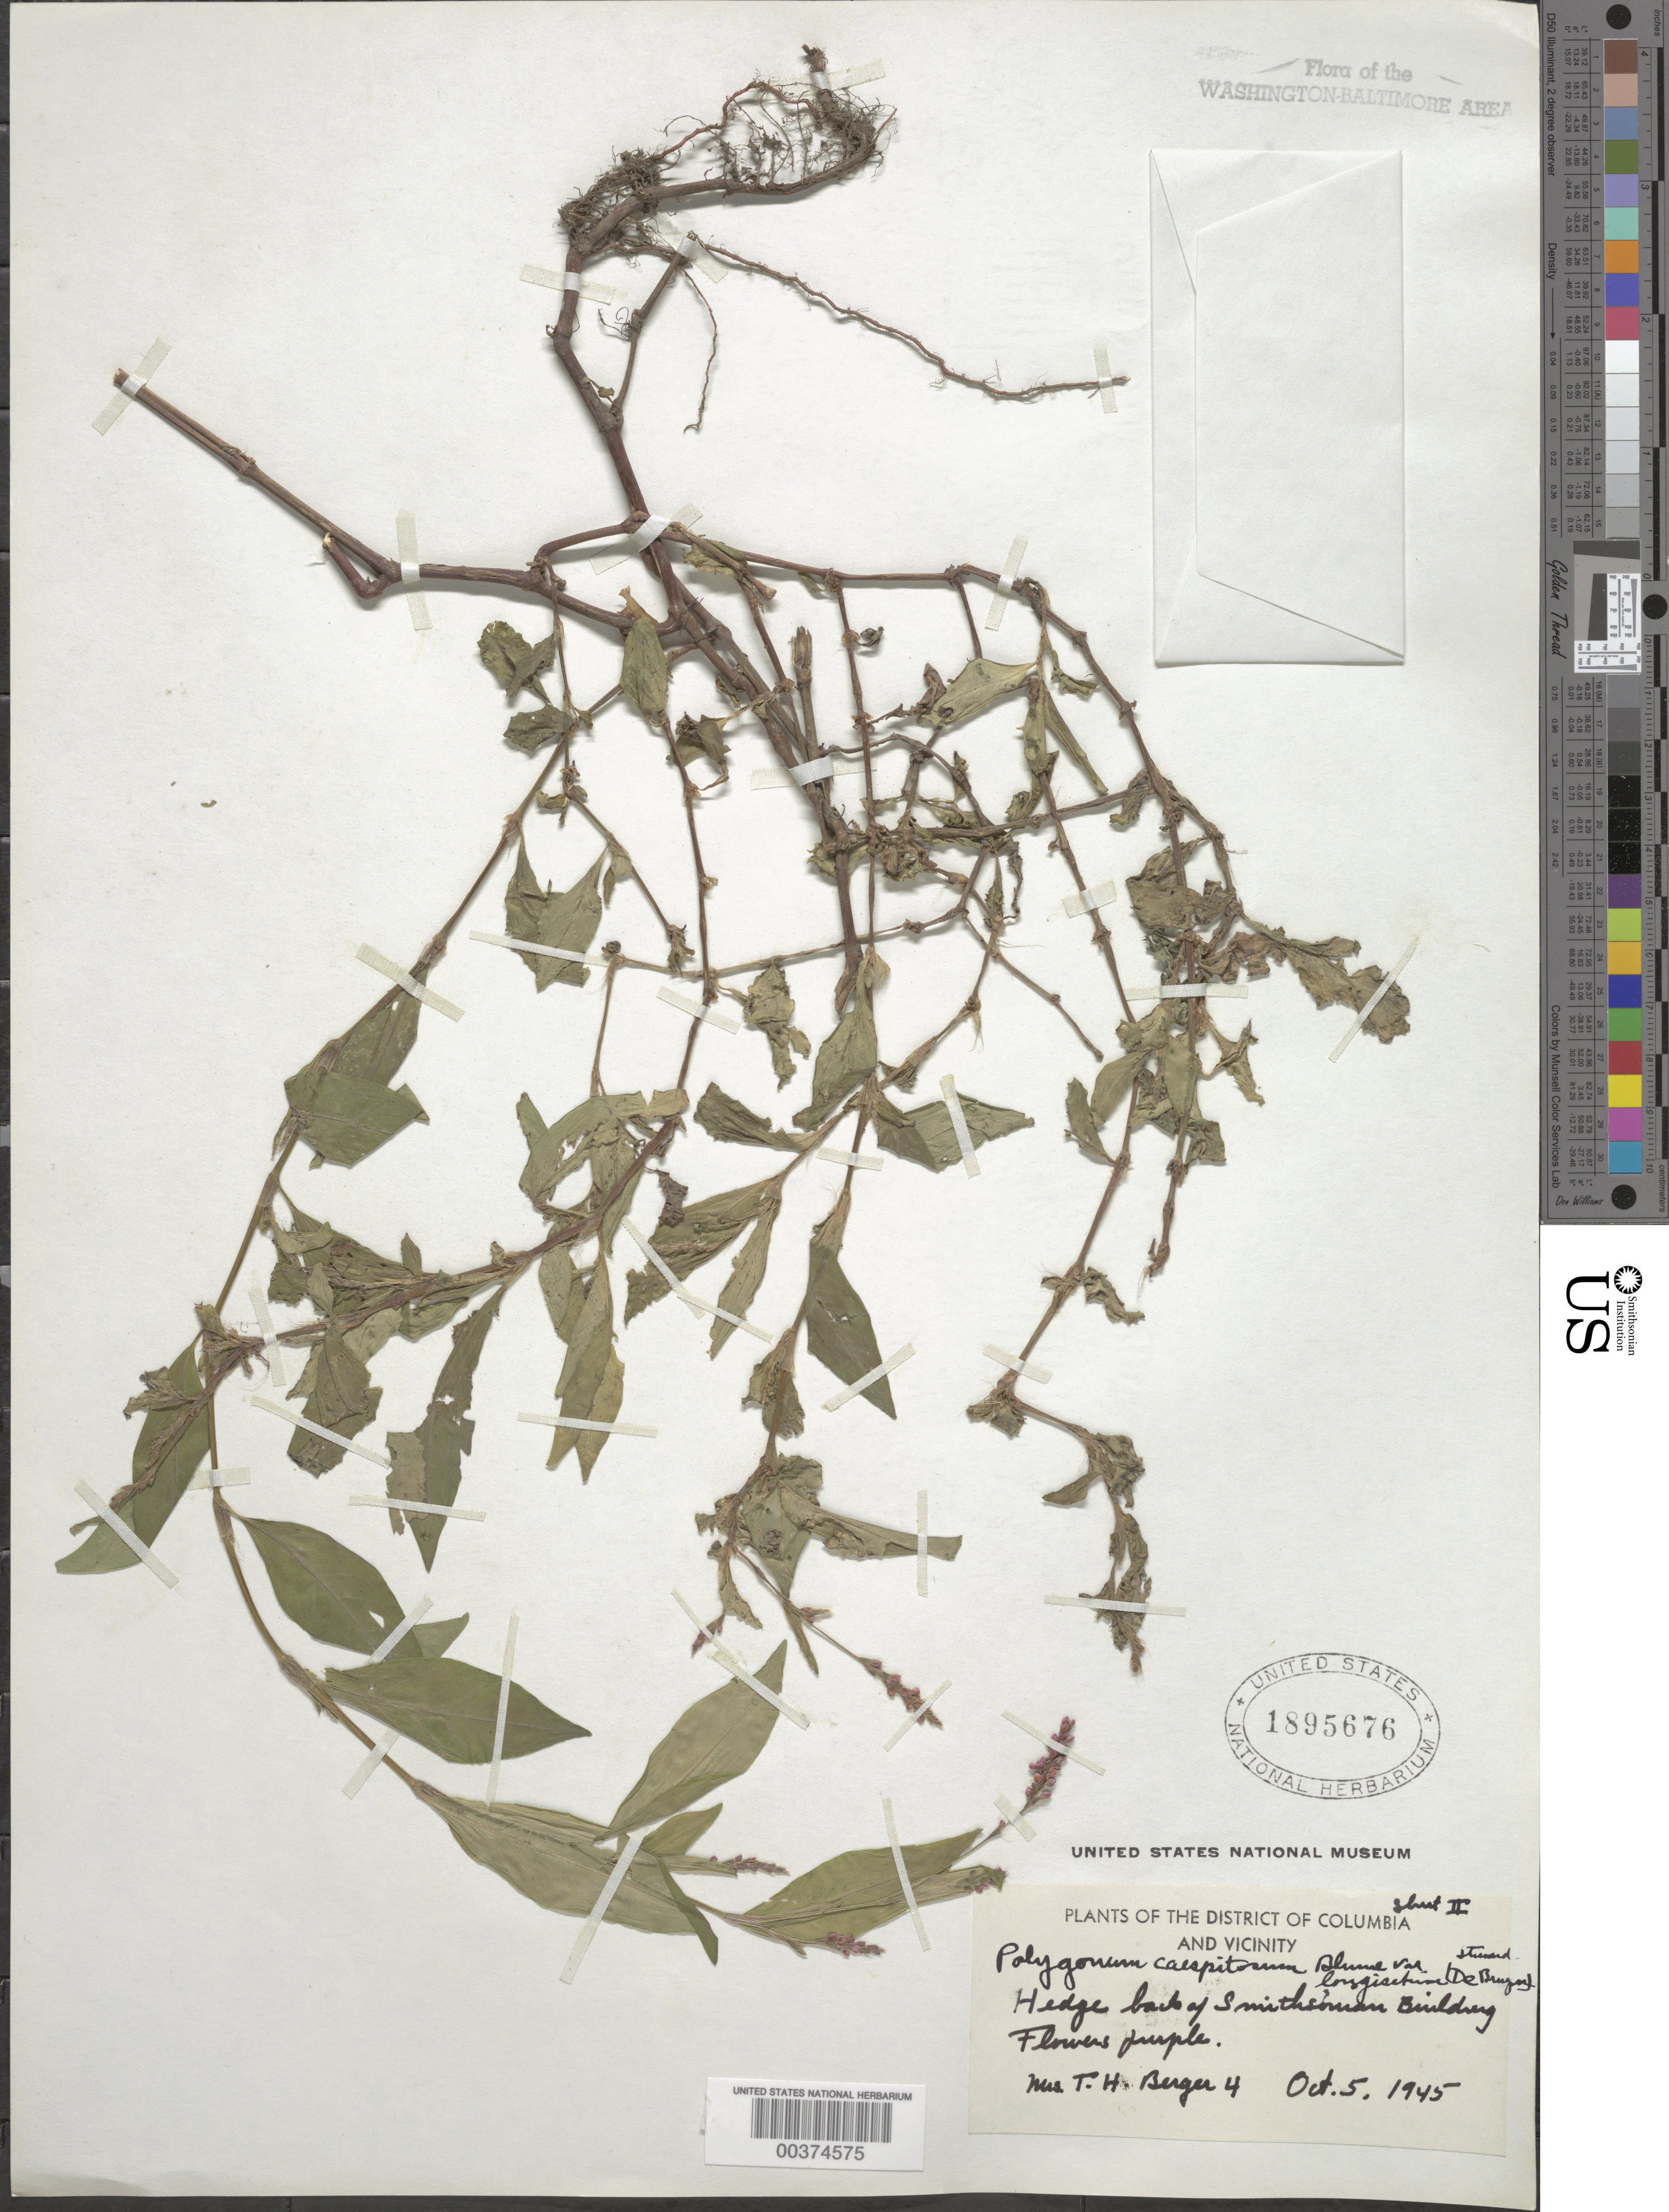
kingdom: Plantae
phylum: Tracheophyta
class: Magnoliopsida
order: Caryophyllales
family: Polygonaceae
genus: Persicaria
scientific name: Persicaria longiseta (Bruijn) Kitag.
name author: (Bruijn &) Kitag.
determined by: Atha, D. E.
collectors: T. Berger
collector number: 4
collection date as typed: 05 Oct 1945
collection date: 1945-10-05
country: United States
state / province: District of Columbia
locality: Smithsonian Building grounds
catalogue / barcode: US 1895676